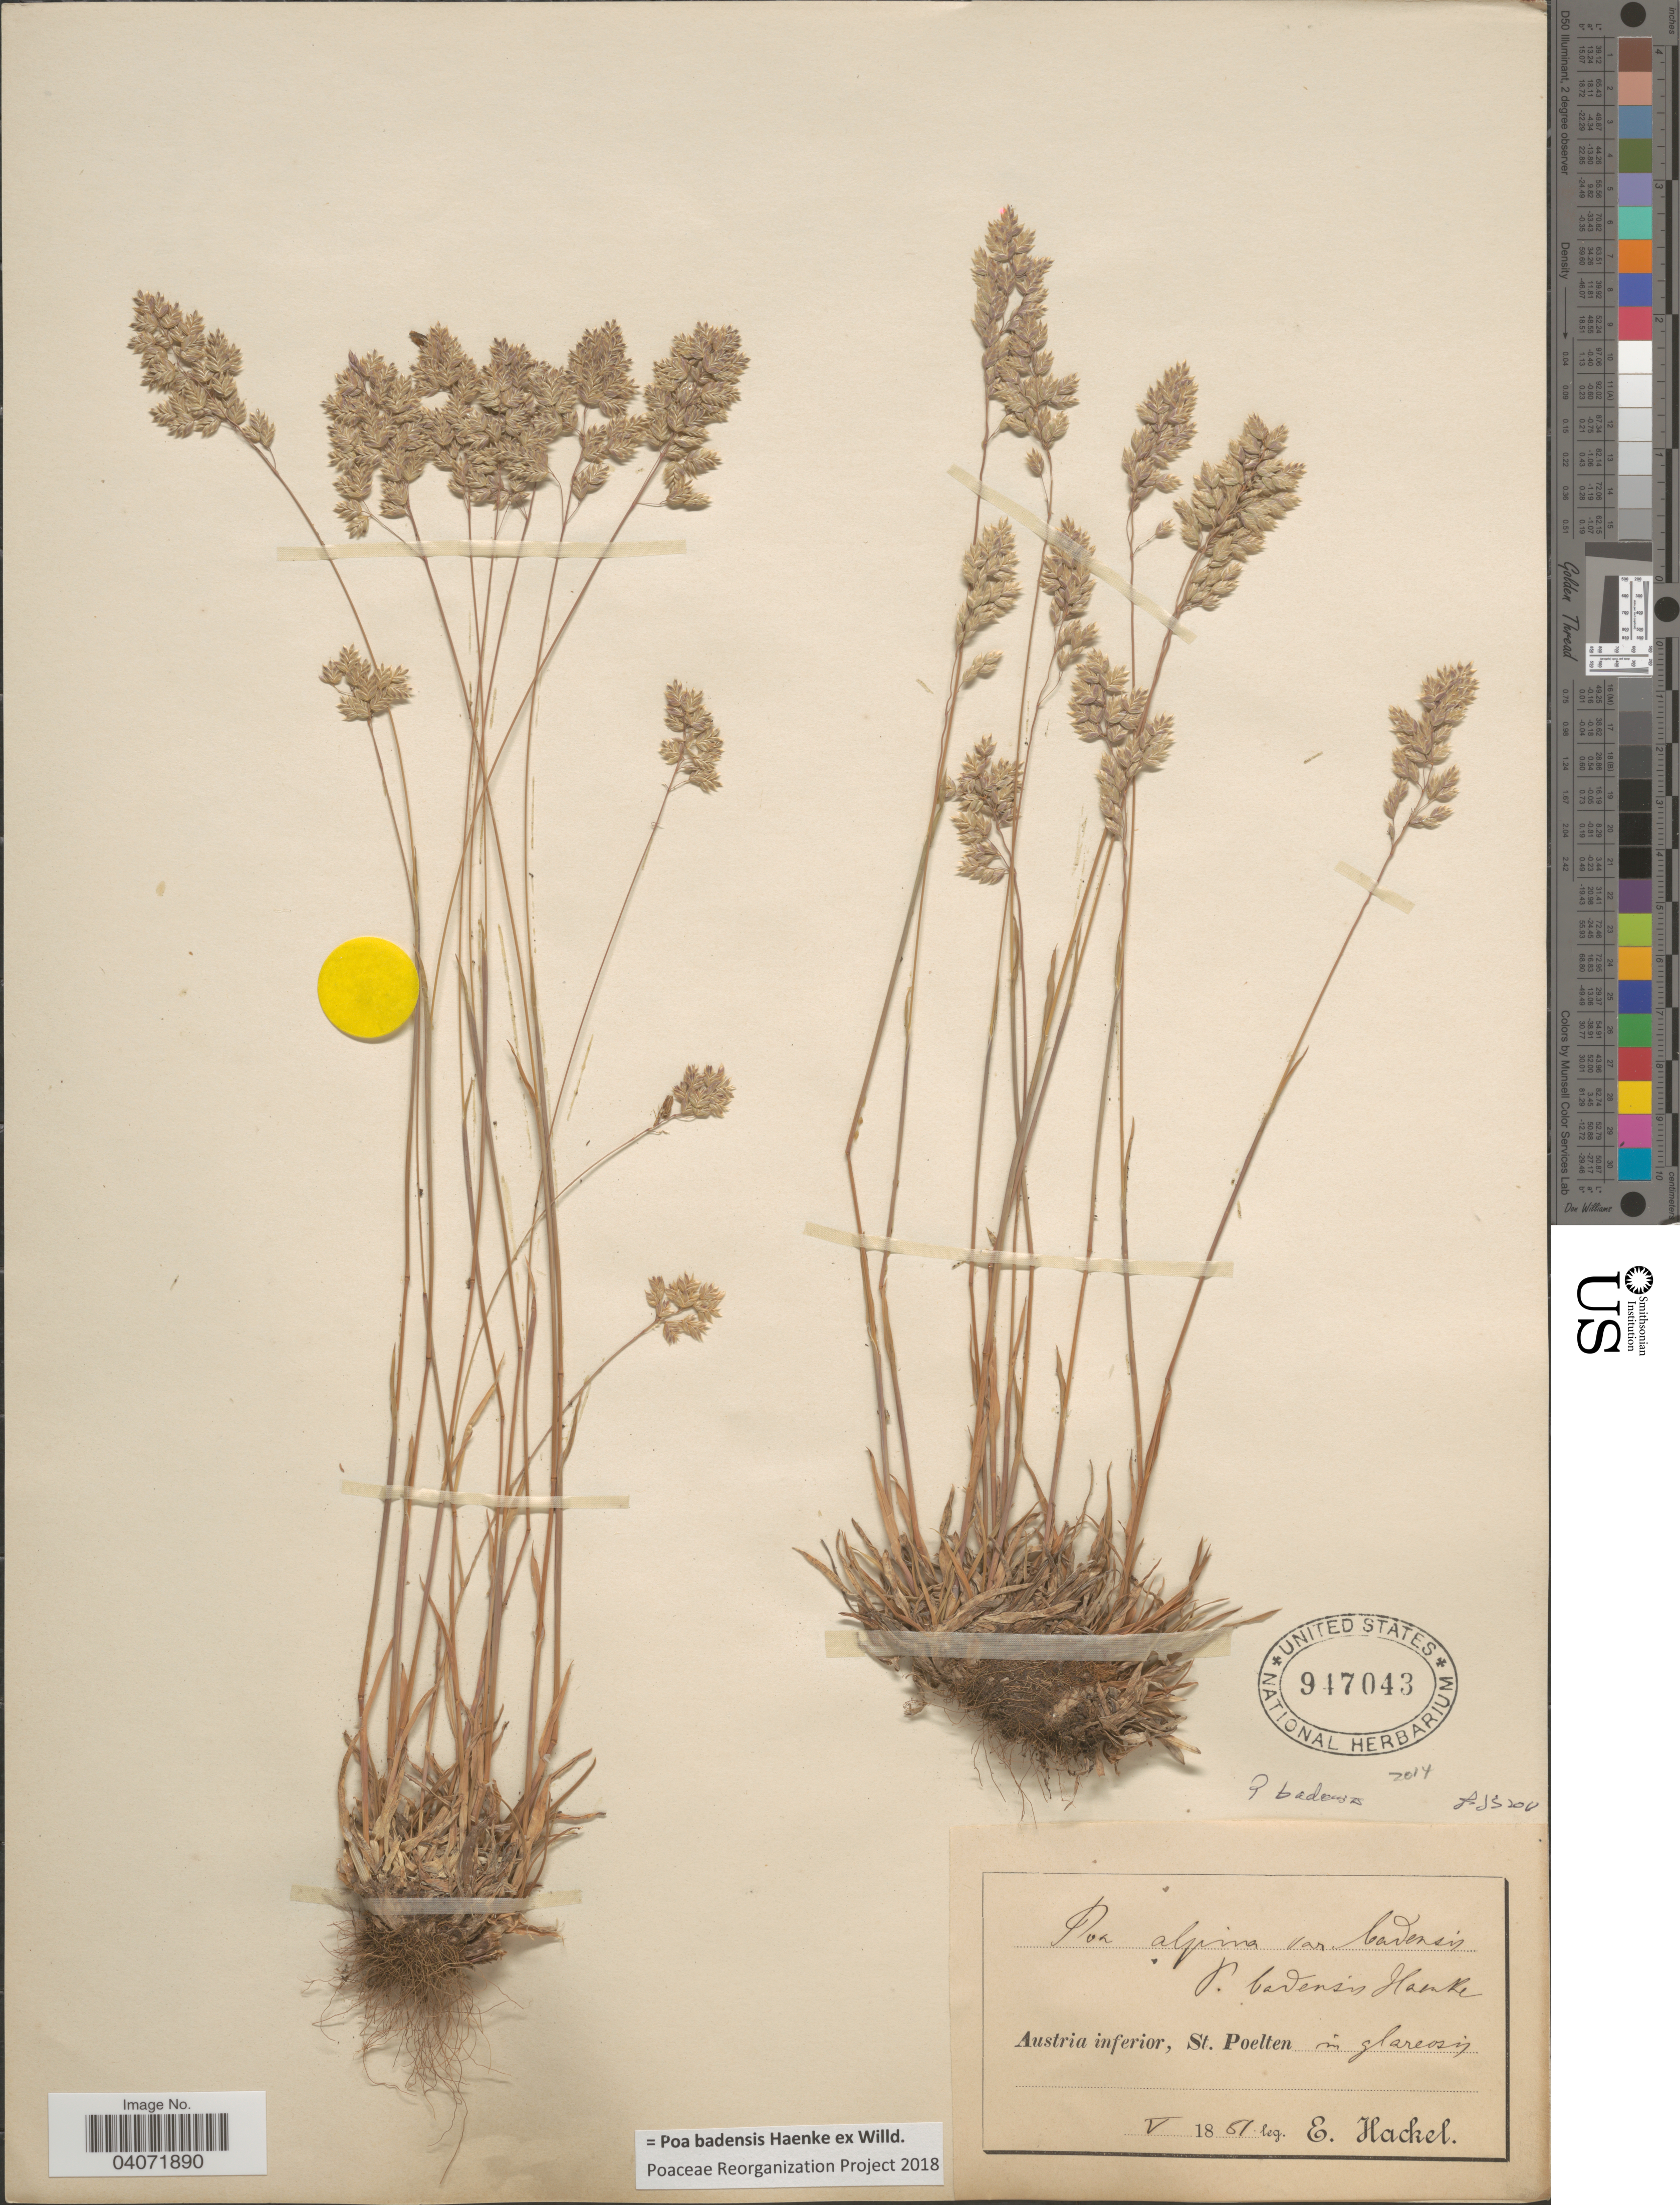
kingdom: Plantae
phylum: Tracheophyta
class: Liliopsida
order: Poales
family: Poaceae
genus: Poa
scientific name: Poa badensis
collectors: E. Hackel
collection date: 1851-05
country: Austria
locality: Austria inferior, St. Poelten in glareosis.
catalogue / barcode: US 947043